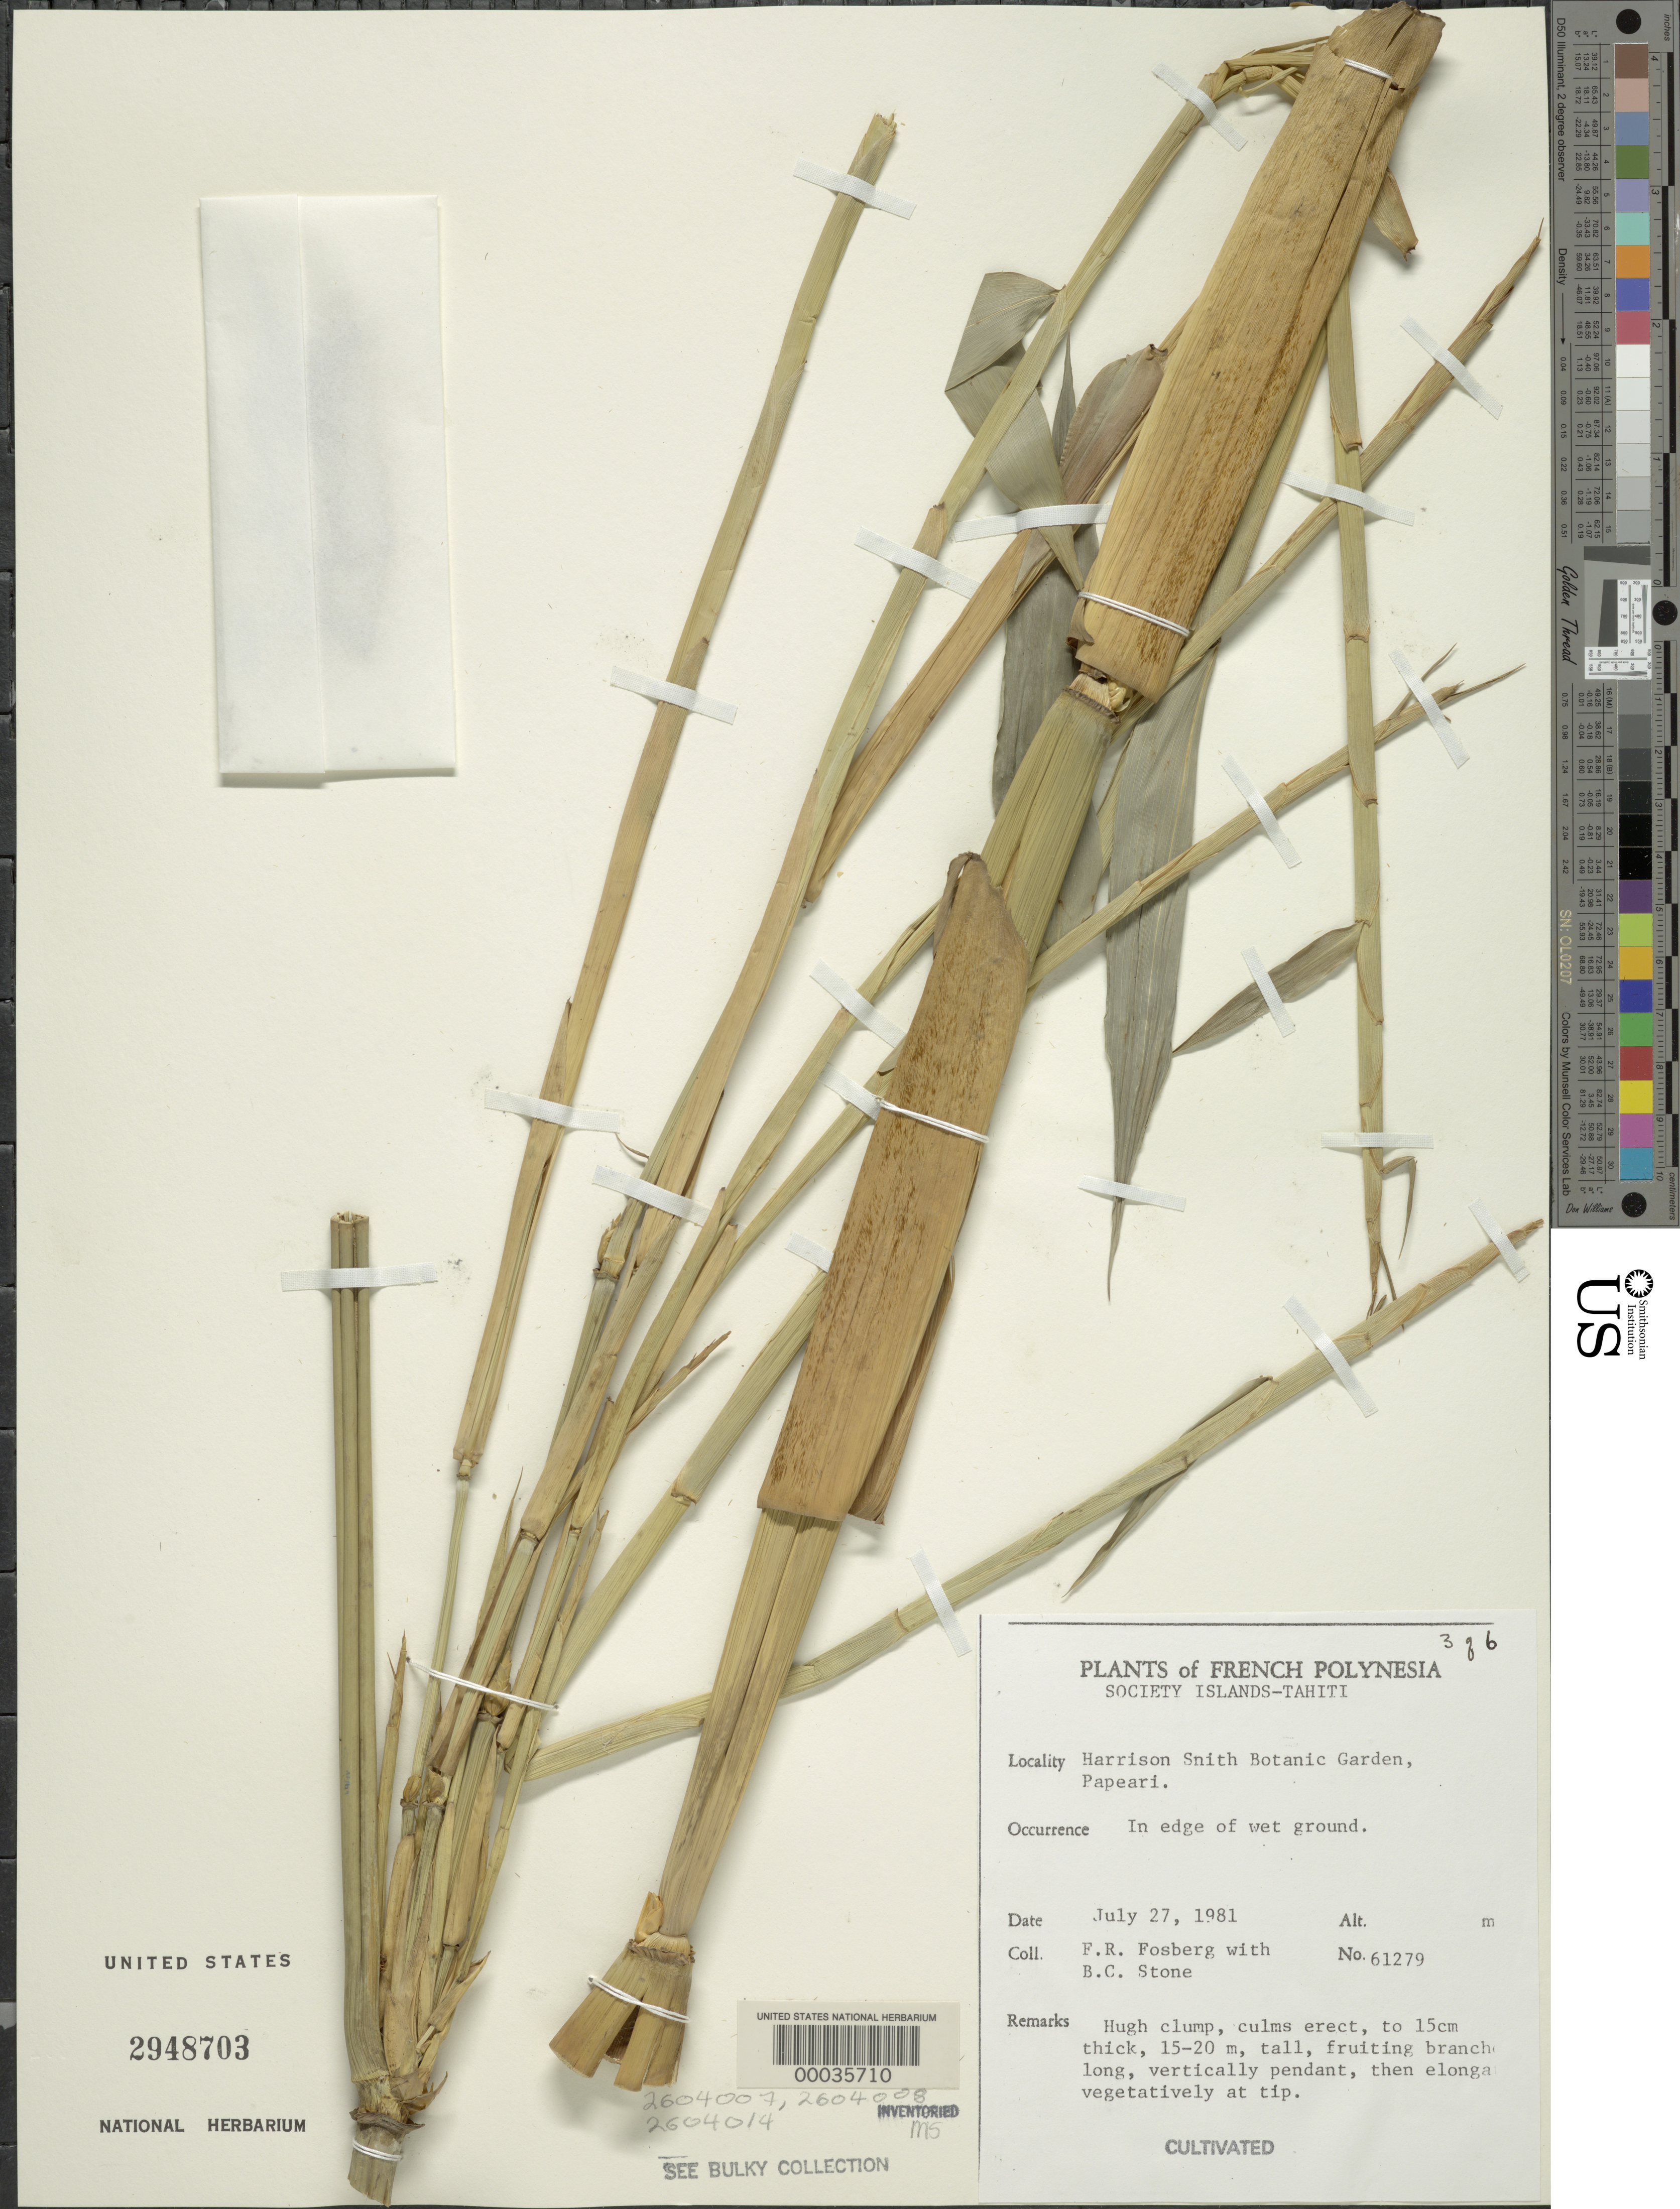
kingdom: Plantae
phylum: Tracheophyta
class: Liliopsida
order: Poales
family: Poaceae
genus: Dendrocalamus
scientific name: Dendrocalamus sp.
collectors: F. R. Fosberg & B. C. Stone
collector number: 61279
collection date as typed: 27 Jul 1981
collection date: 1981-07-27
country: French Polynesia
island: Tahiti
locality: Harrison smith botanical gardens - papeari [Society Is.]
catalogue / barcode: US 2948703